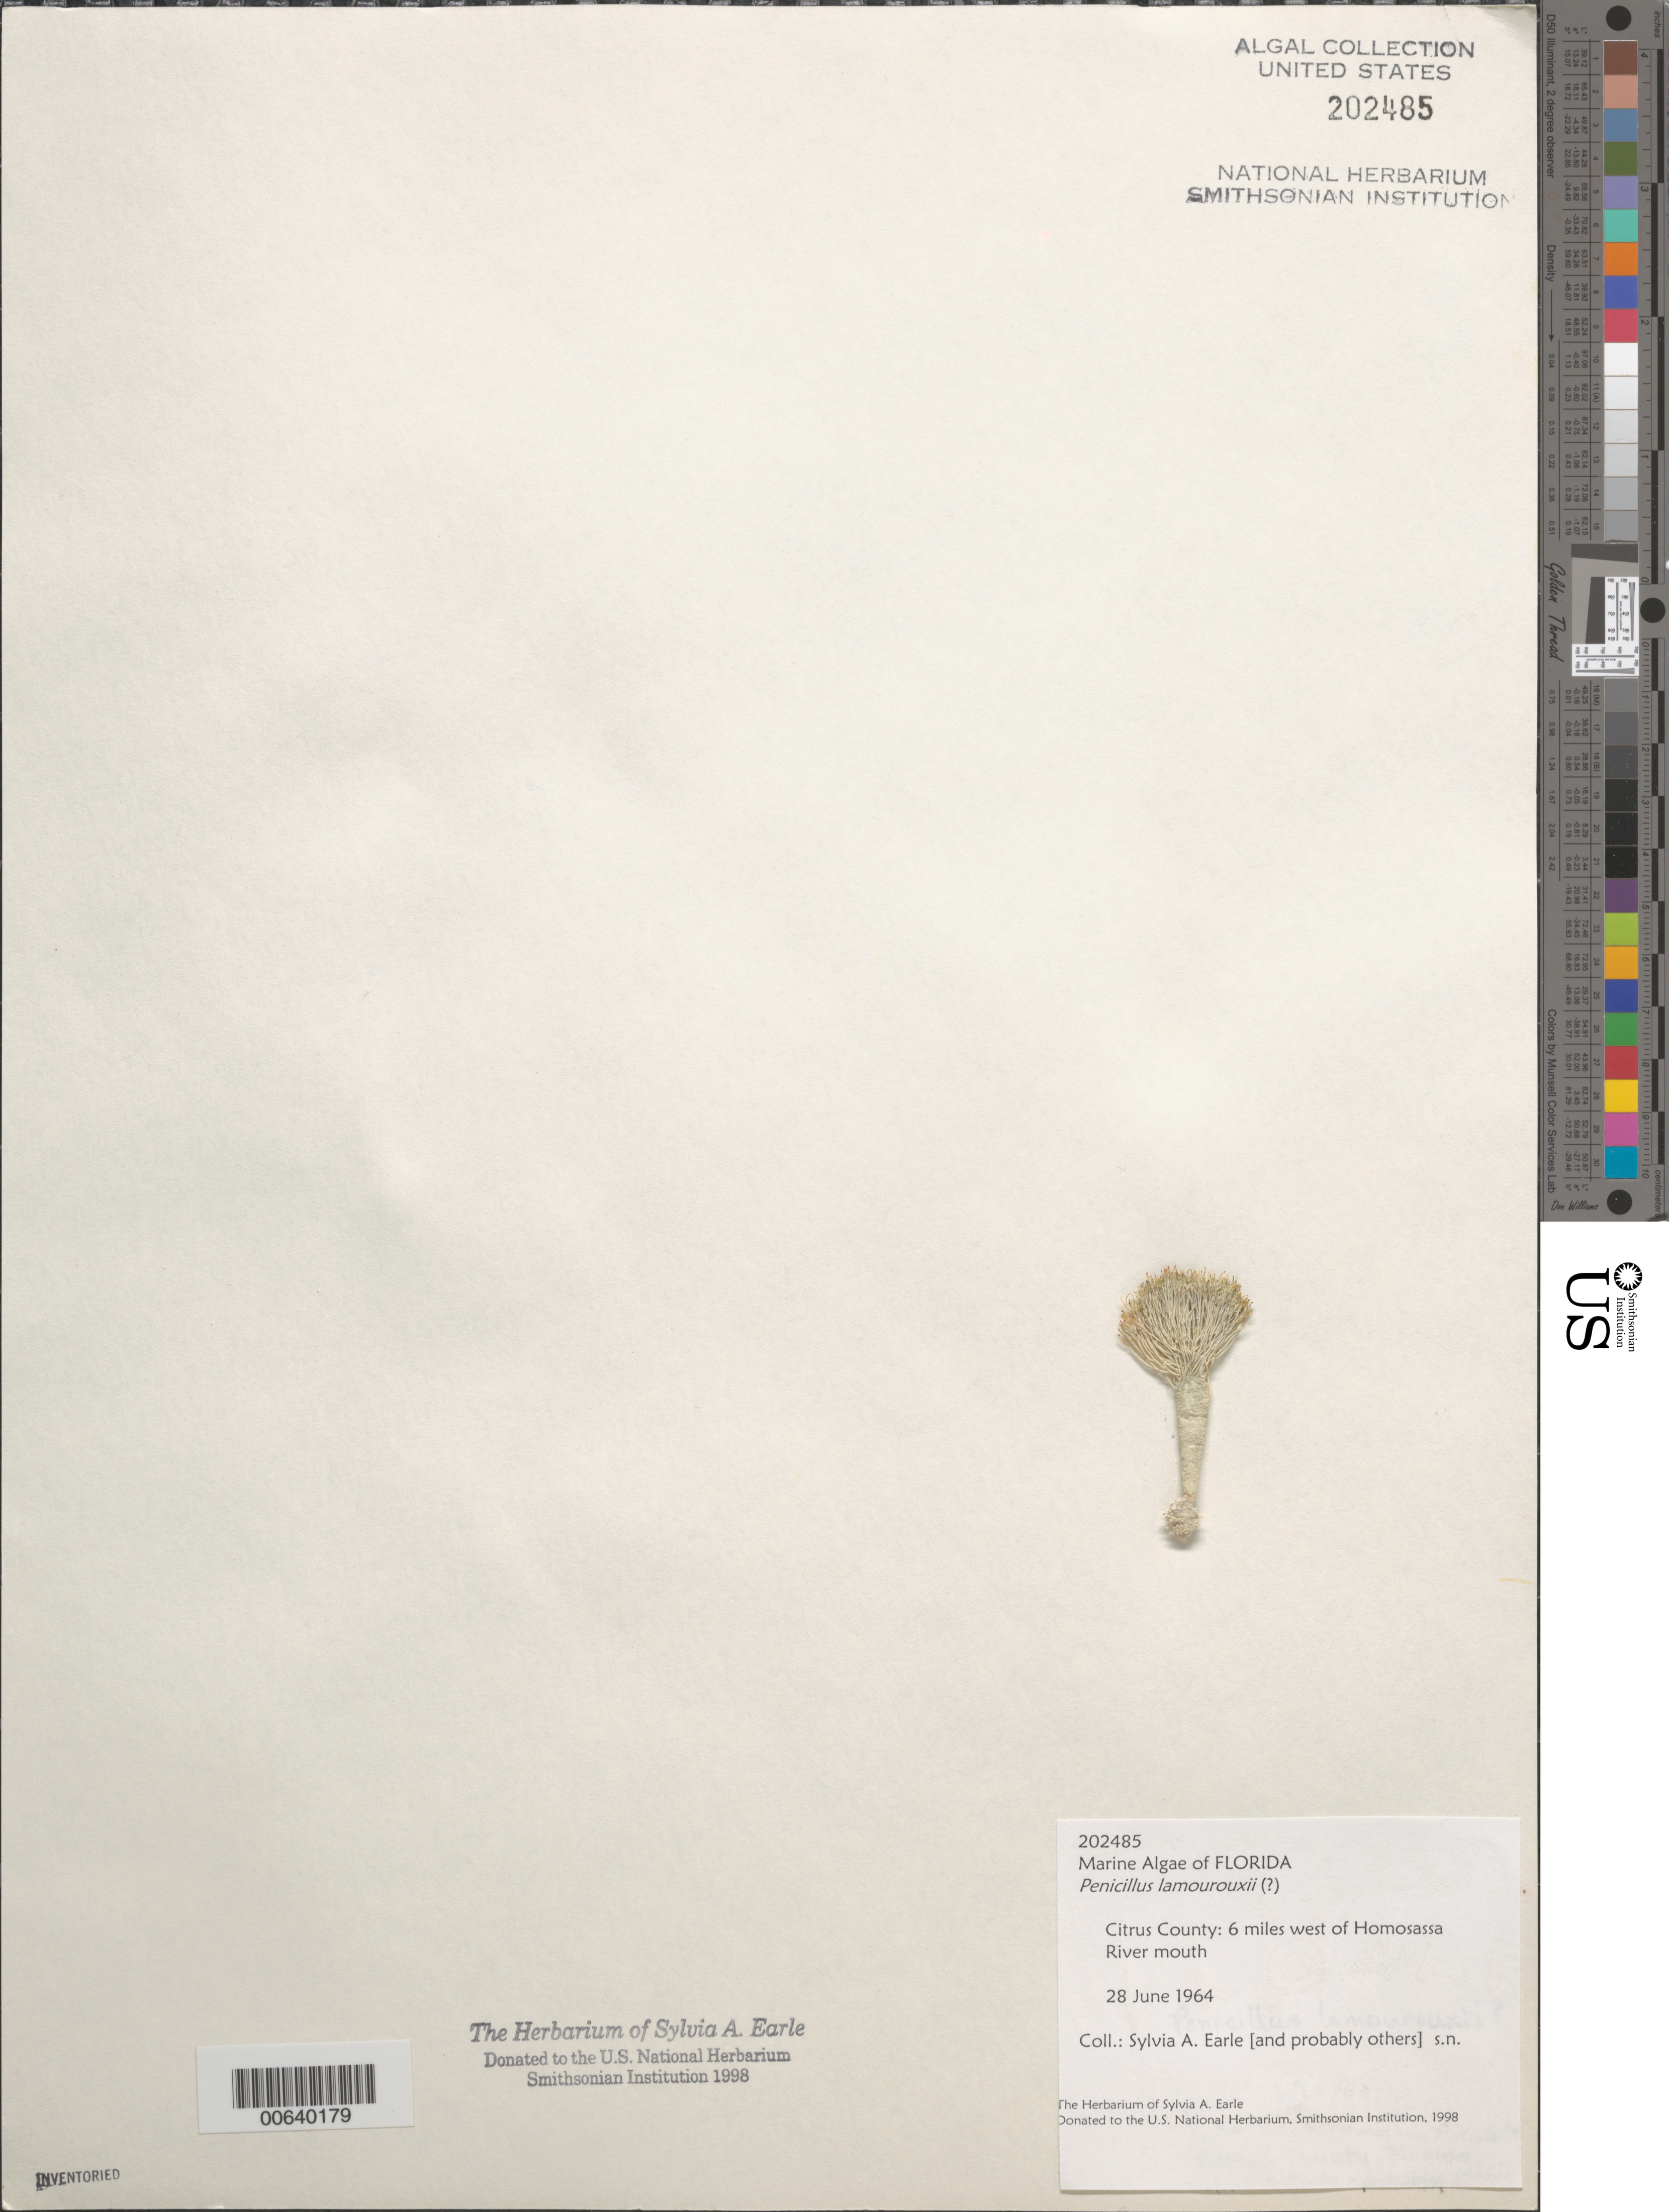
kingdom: Plantae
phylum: Chlorophyta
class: Ulvophyceae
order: Bryopsidales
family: Udoteaceae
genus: Penicillus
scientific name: Penicillus lamourouxii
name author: Decne.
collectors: S. A. Earle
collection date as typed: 28 Jun 1964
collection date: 1964-06-28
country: United States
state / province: Florida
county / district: Citrus County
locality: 6 miles west of Homosassa River mouth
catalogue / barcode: US 202485